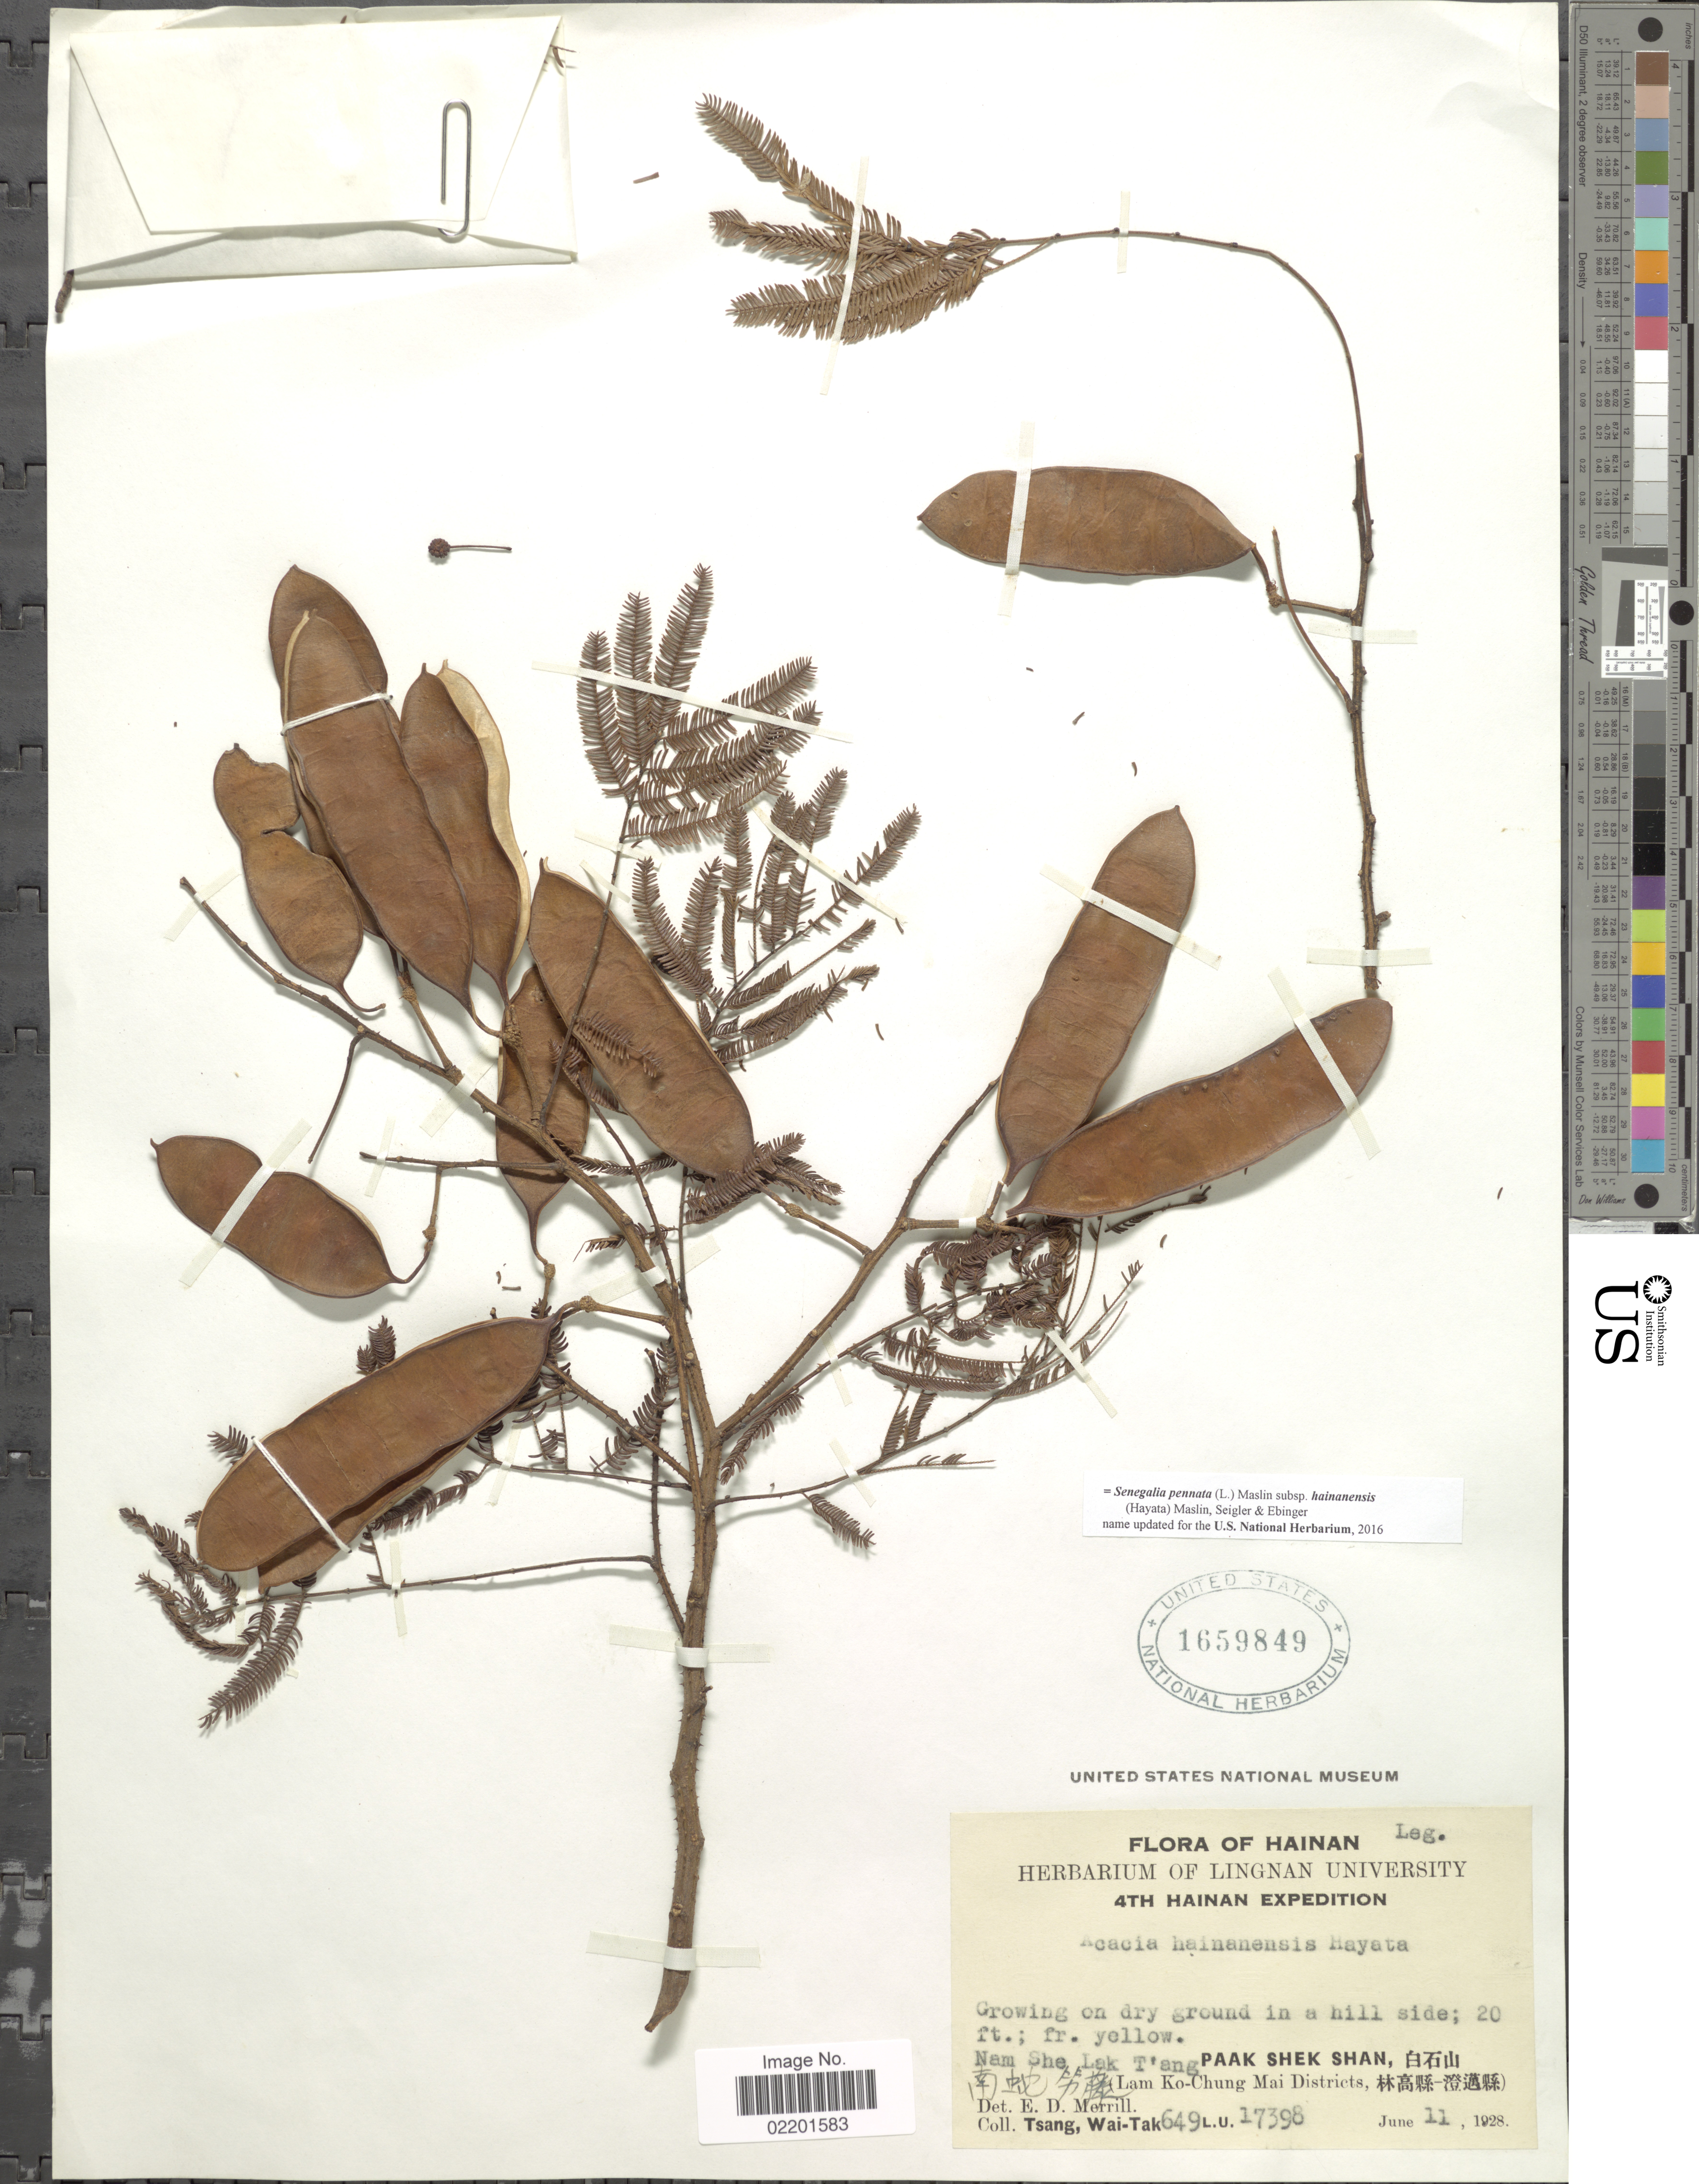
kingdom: Plantae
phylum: Tracheophyta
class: Magnoliopsida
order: Fabales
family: Fabaceae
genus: Senegalia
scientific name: Senegalia pennata subsp. hainanensis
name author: (Hayata) Maslin et al.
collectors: W. T. Tsang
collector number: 649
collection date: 1928-06-11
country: China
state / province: Hainan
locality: Hainan, Paak Shek Shan X, (Lam Ko-Chung Mai Districts, X).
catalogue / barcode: US 1659849